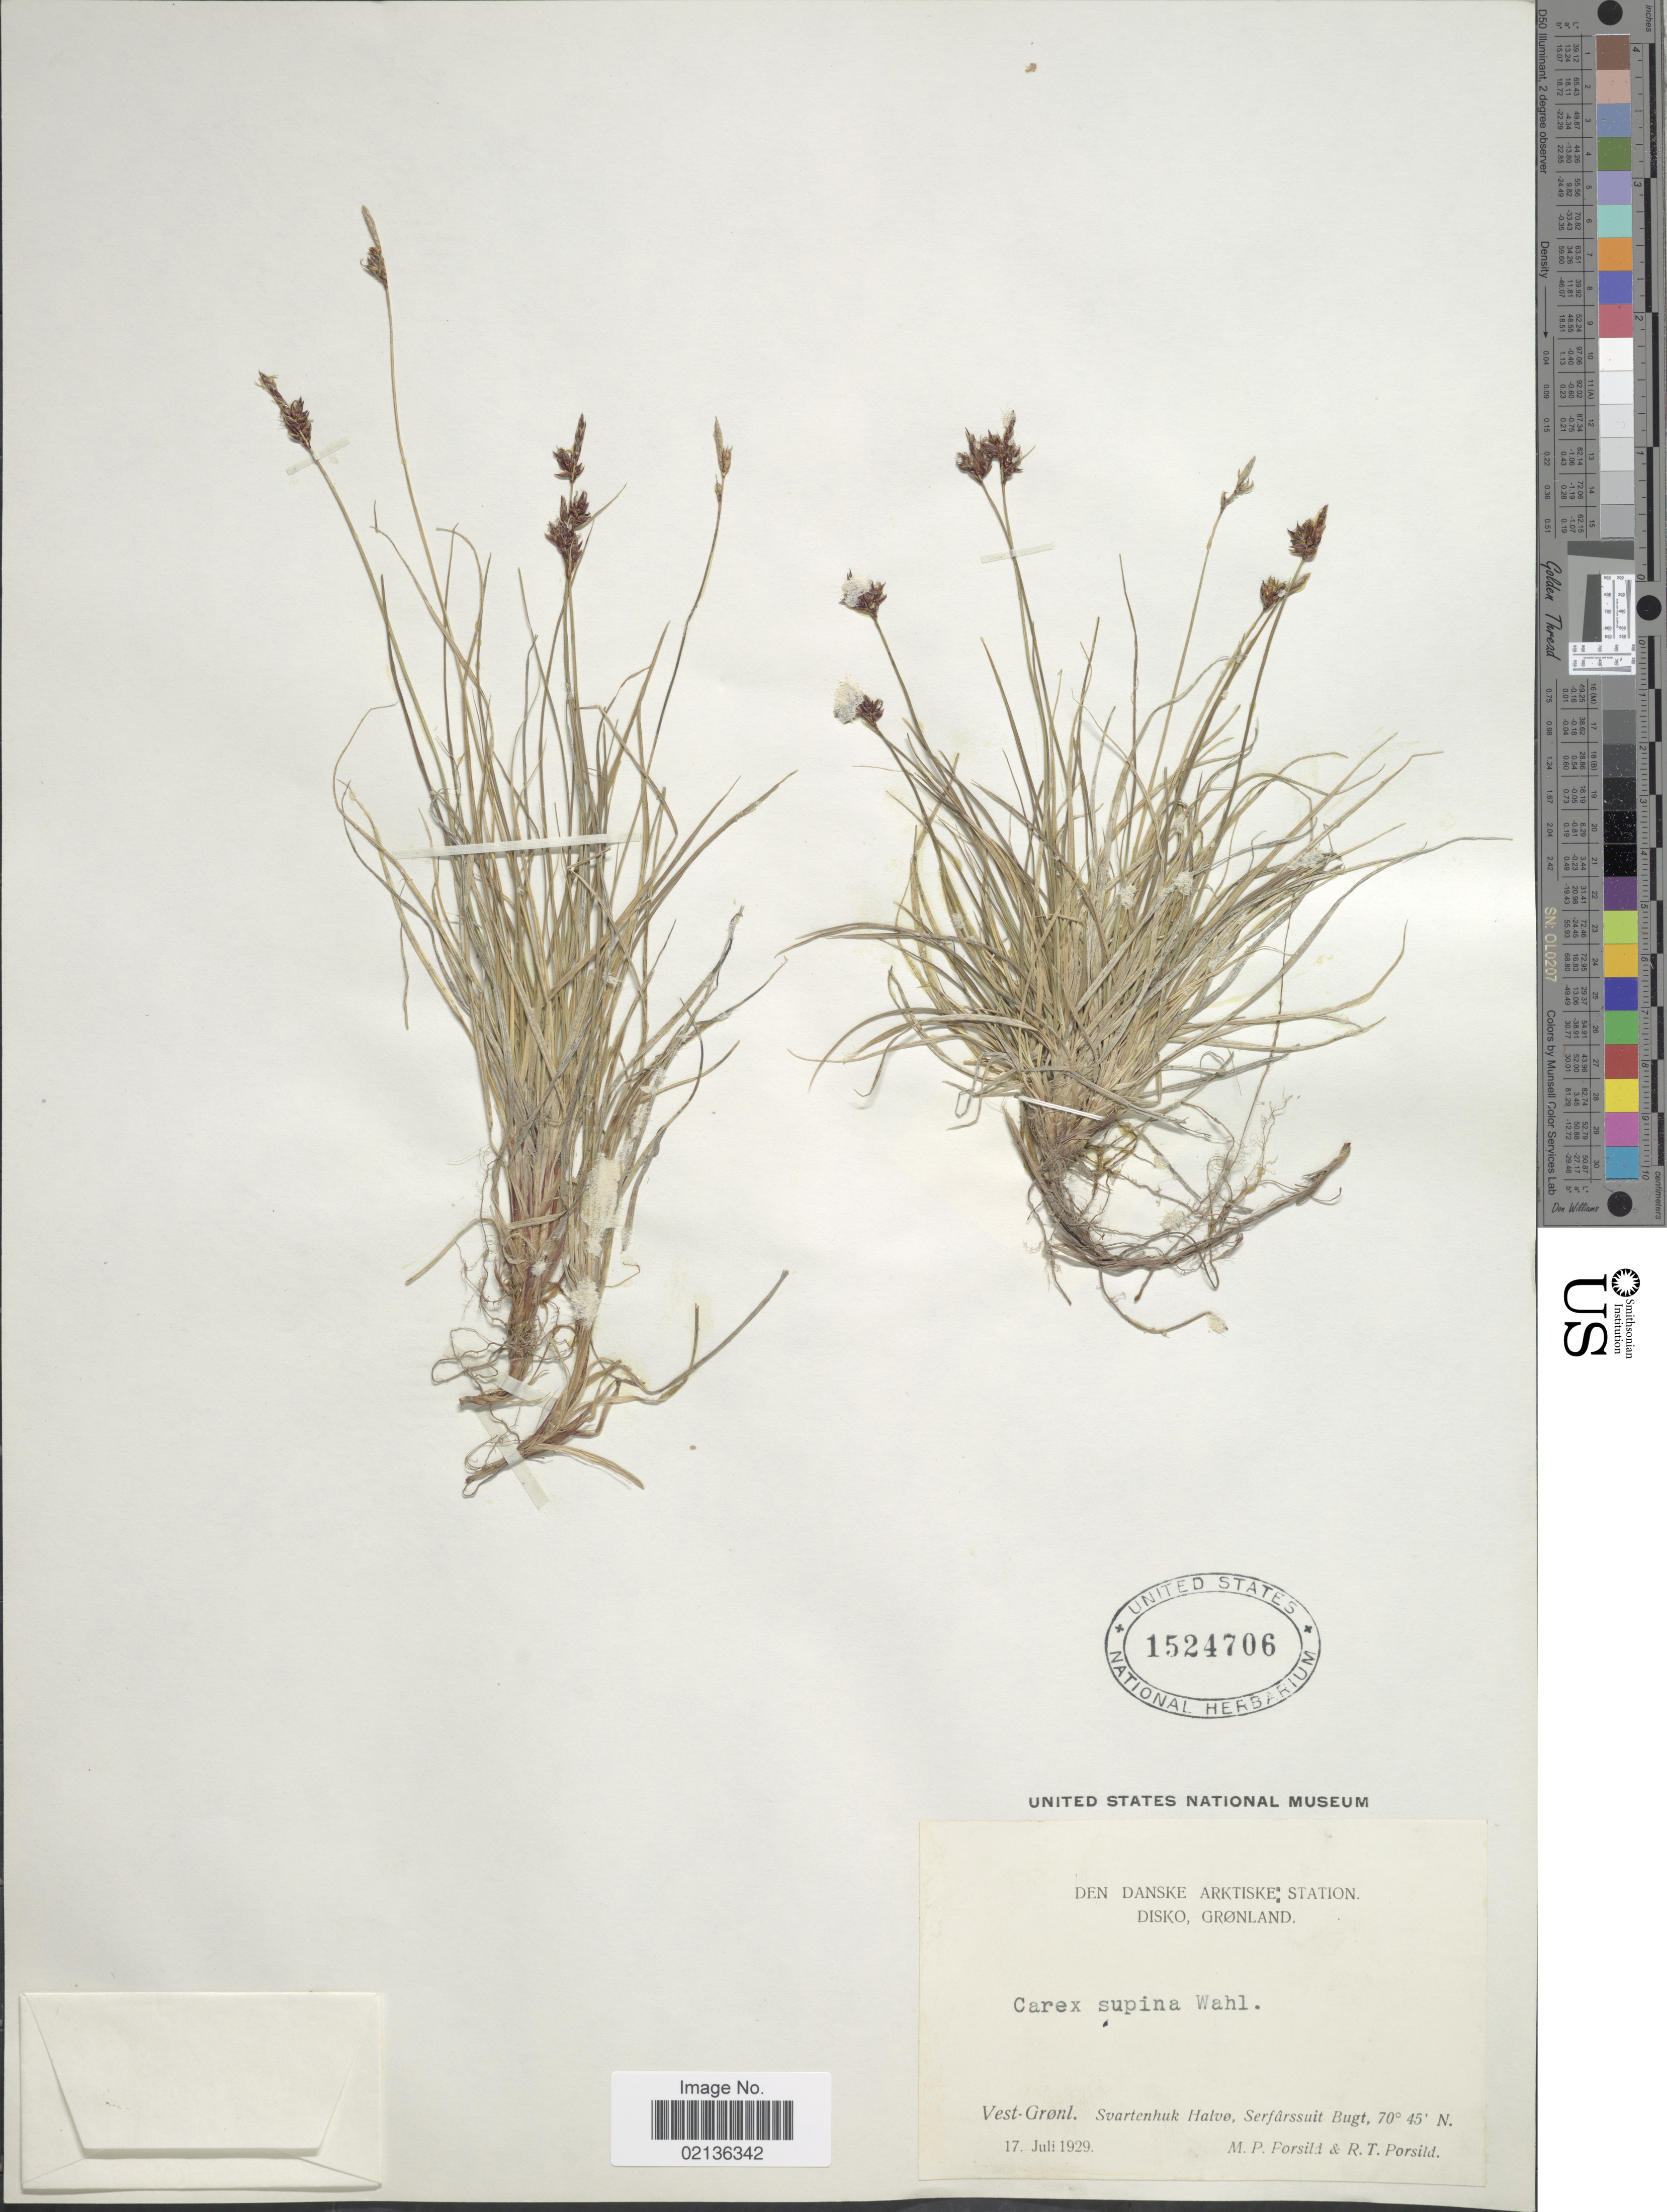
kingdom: Plantae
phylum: Tracheophyta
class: Liliopsida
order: Poales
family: Cyperaceae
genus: Carex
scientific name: Carex supina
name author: Willd. ex Wahlenb.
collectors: M. P. Porsild & R. T. Porsild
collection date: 1929-07-17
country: Greenland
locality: Den Danske Arktiske Station, Disko, Grønland, Vest-Grønl. Svartenhuk Halvø, Serfarssut Bugt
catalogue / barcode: US 1524706